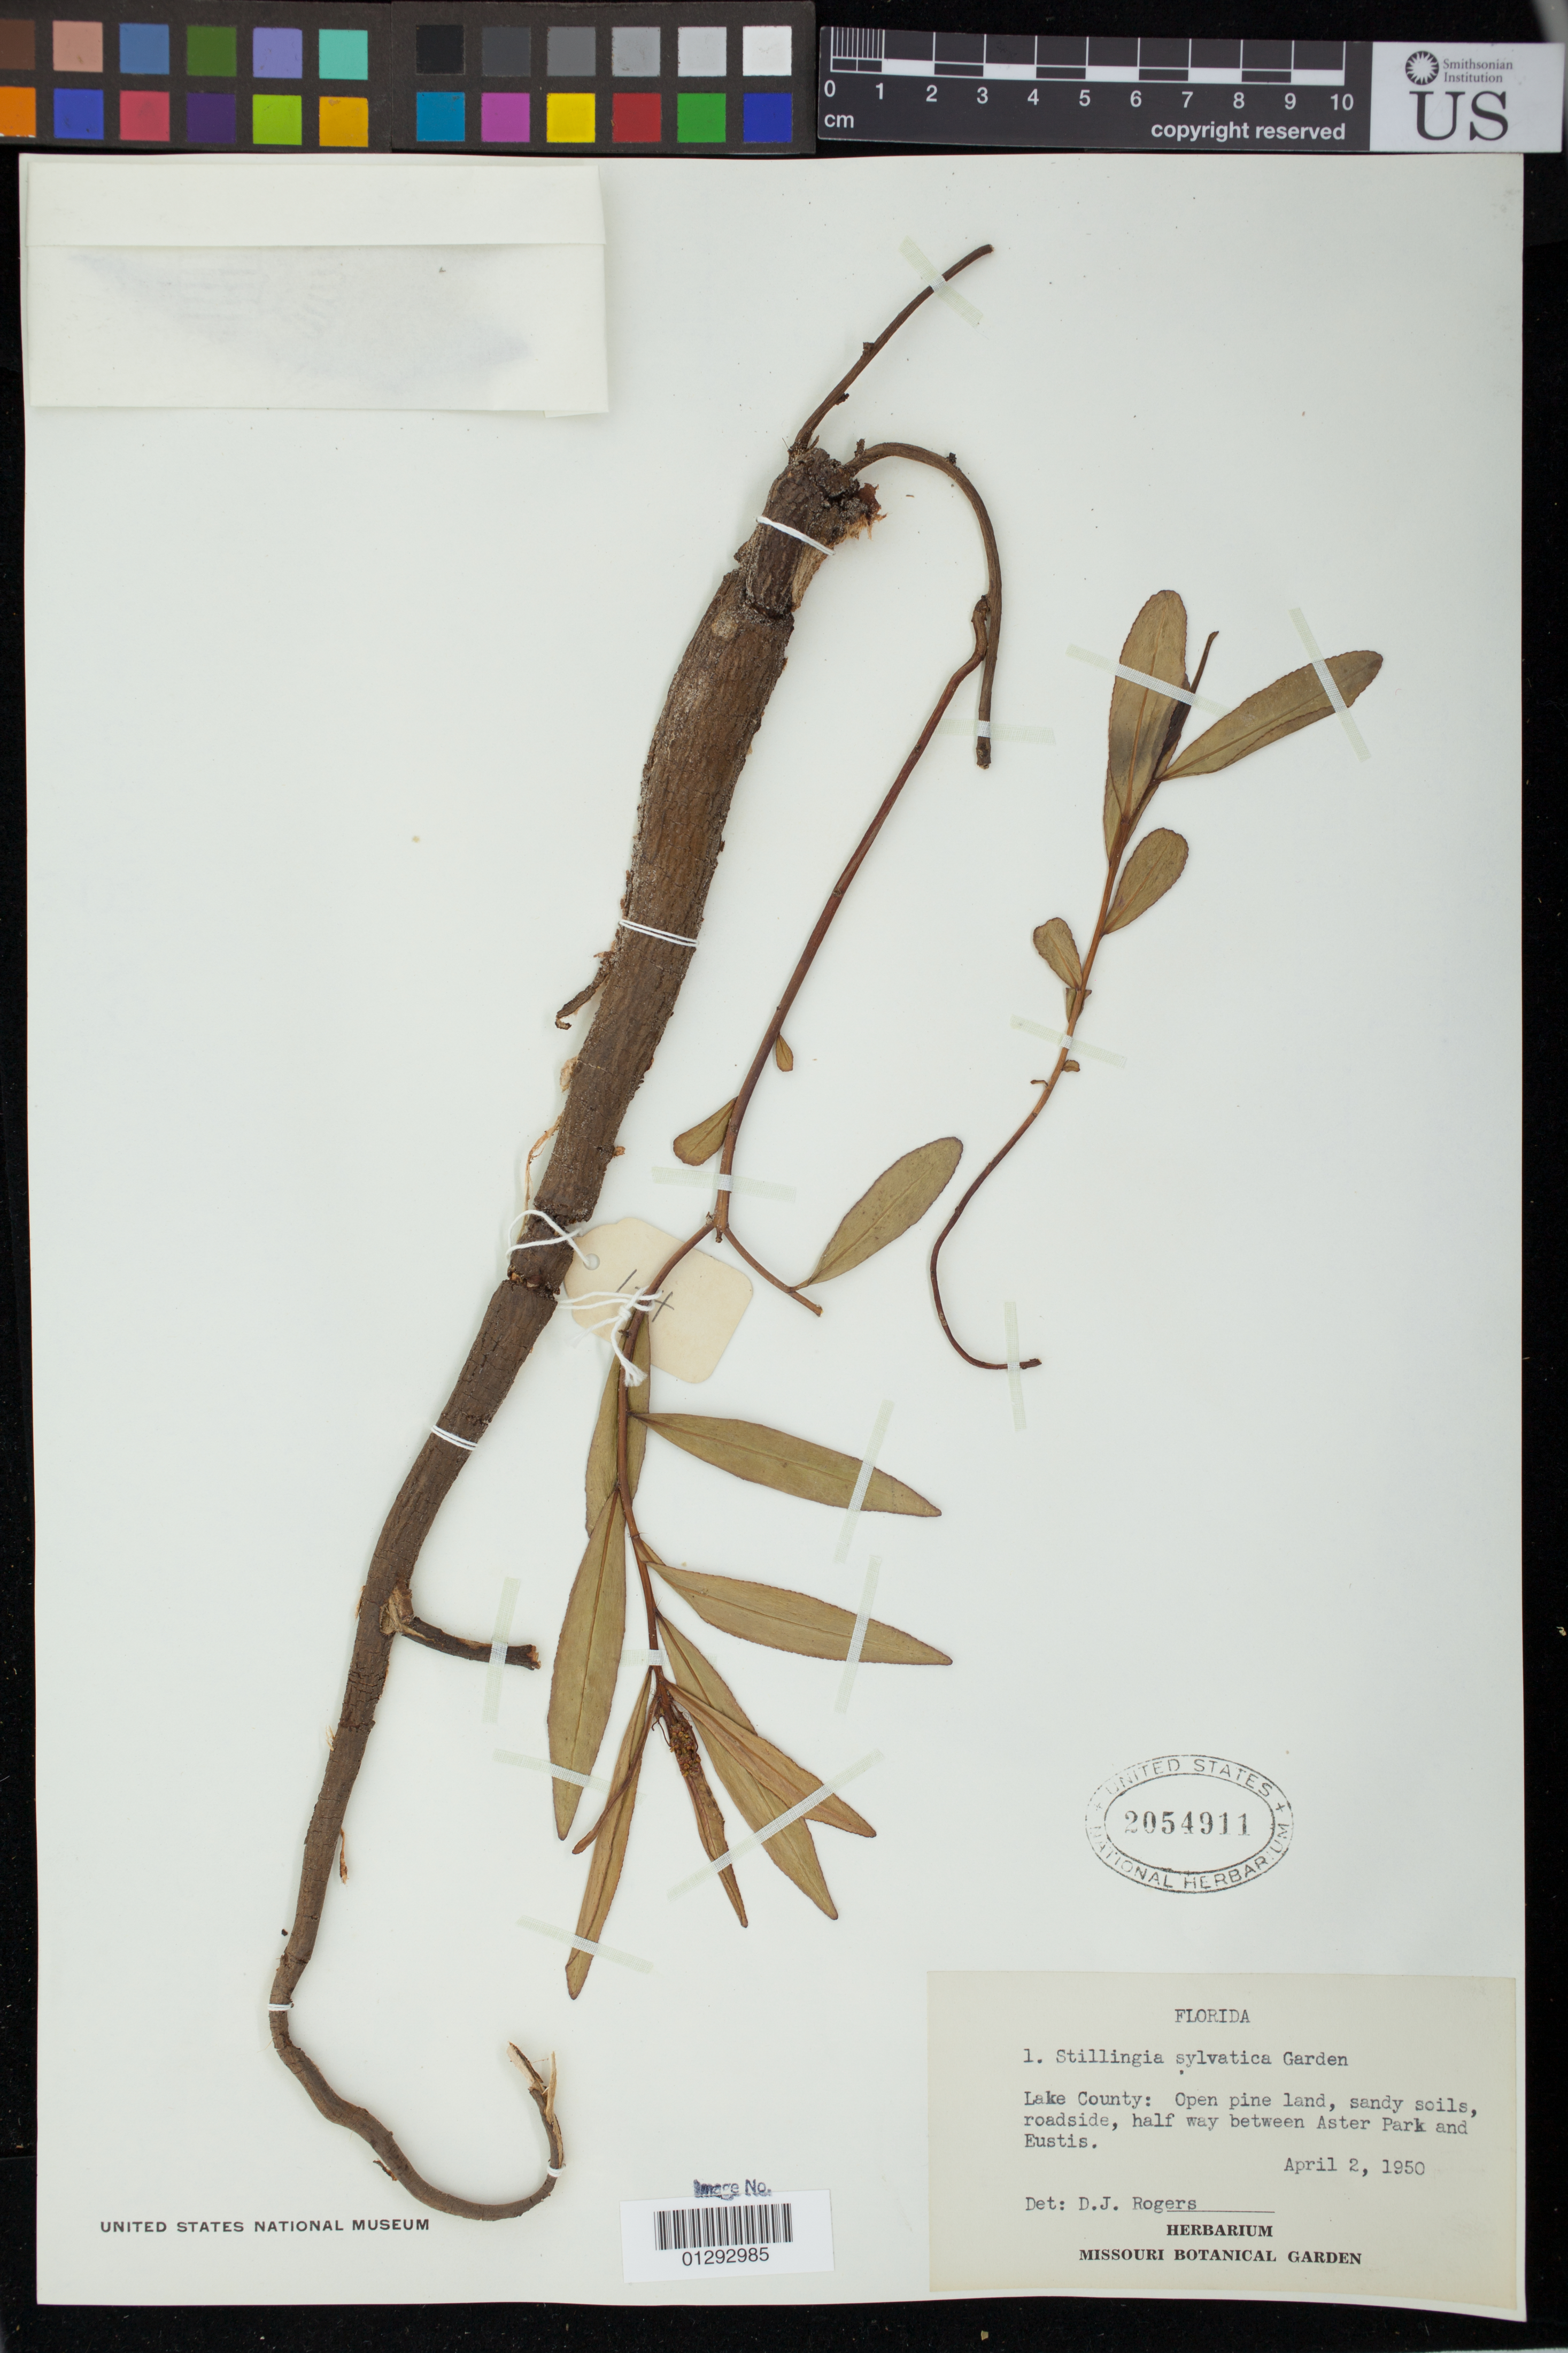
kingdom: Plantae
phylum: Tracheophyta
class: Magnoliopsida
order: Malpighiales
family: Euphorbiaceae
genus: Stillingia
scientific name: Stillingia sylvatica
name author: L.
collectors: D. J. Rogers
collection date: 1950-04-02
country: United States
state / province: Florida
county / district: Lake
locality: Half way between Aster Park and Eustis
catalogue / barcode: US 2054911